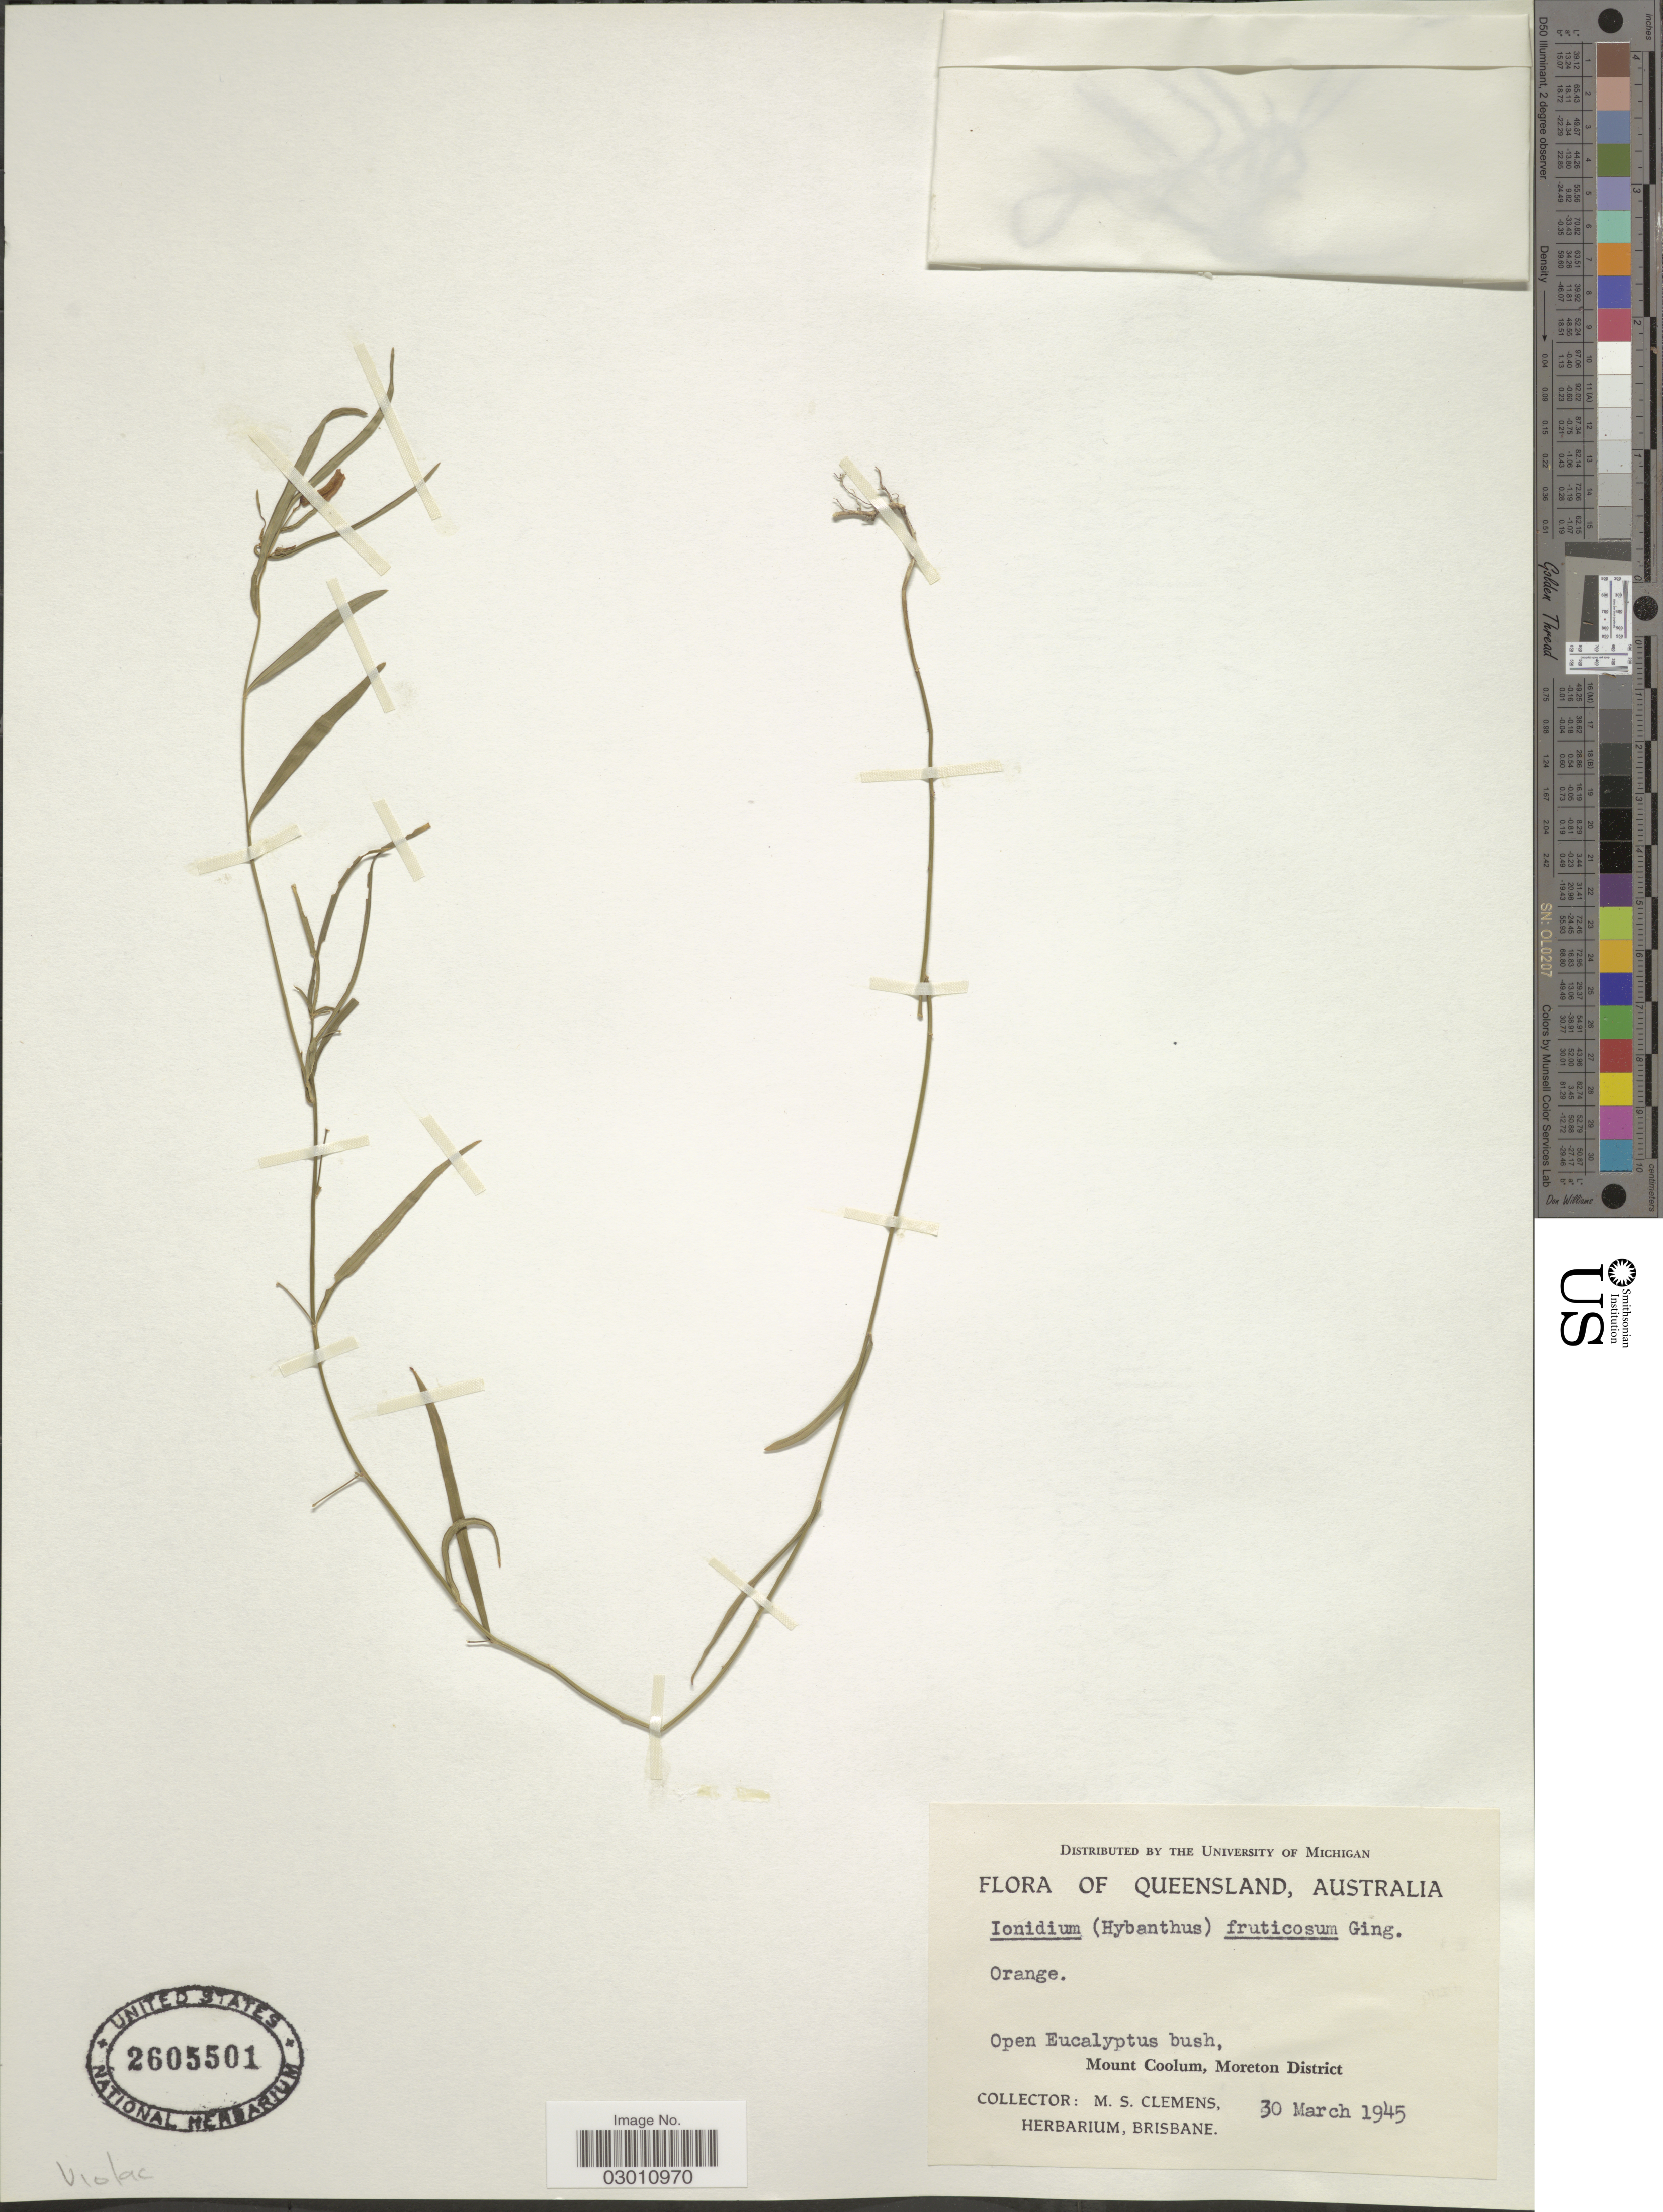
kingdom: Plantae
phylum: Tracheophyta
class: Magnoliopsida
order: Malpighiales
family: Violaceae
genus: Pigea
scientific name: Pigea stellarioides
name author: (Domin) P.I. Forst.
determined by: Strong, Mark T., (BOT), Smithsonian Institution - National Museum of Natural History (UNITED STATES)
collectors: M. S. Clemens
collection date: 1945-03-30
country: Australia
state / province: Queensland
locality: Mount Coolum, Moreton District.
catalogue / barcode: US 2605501